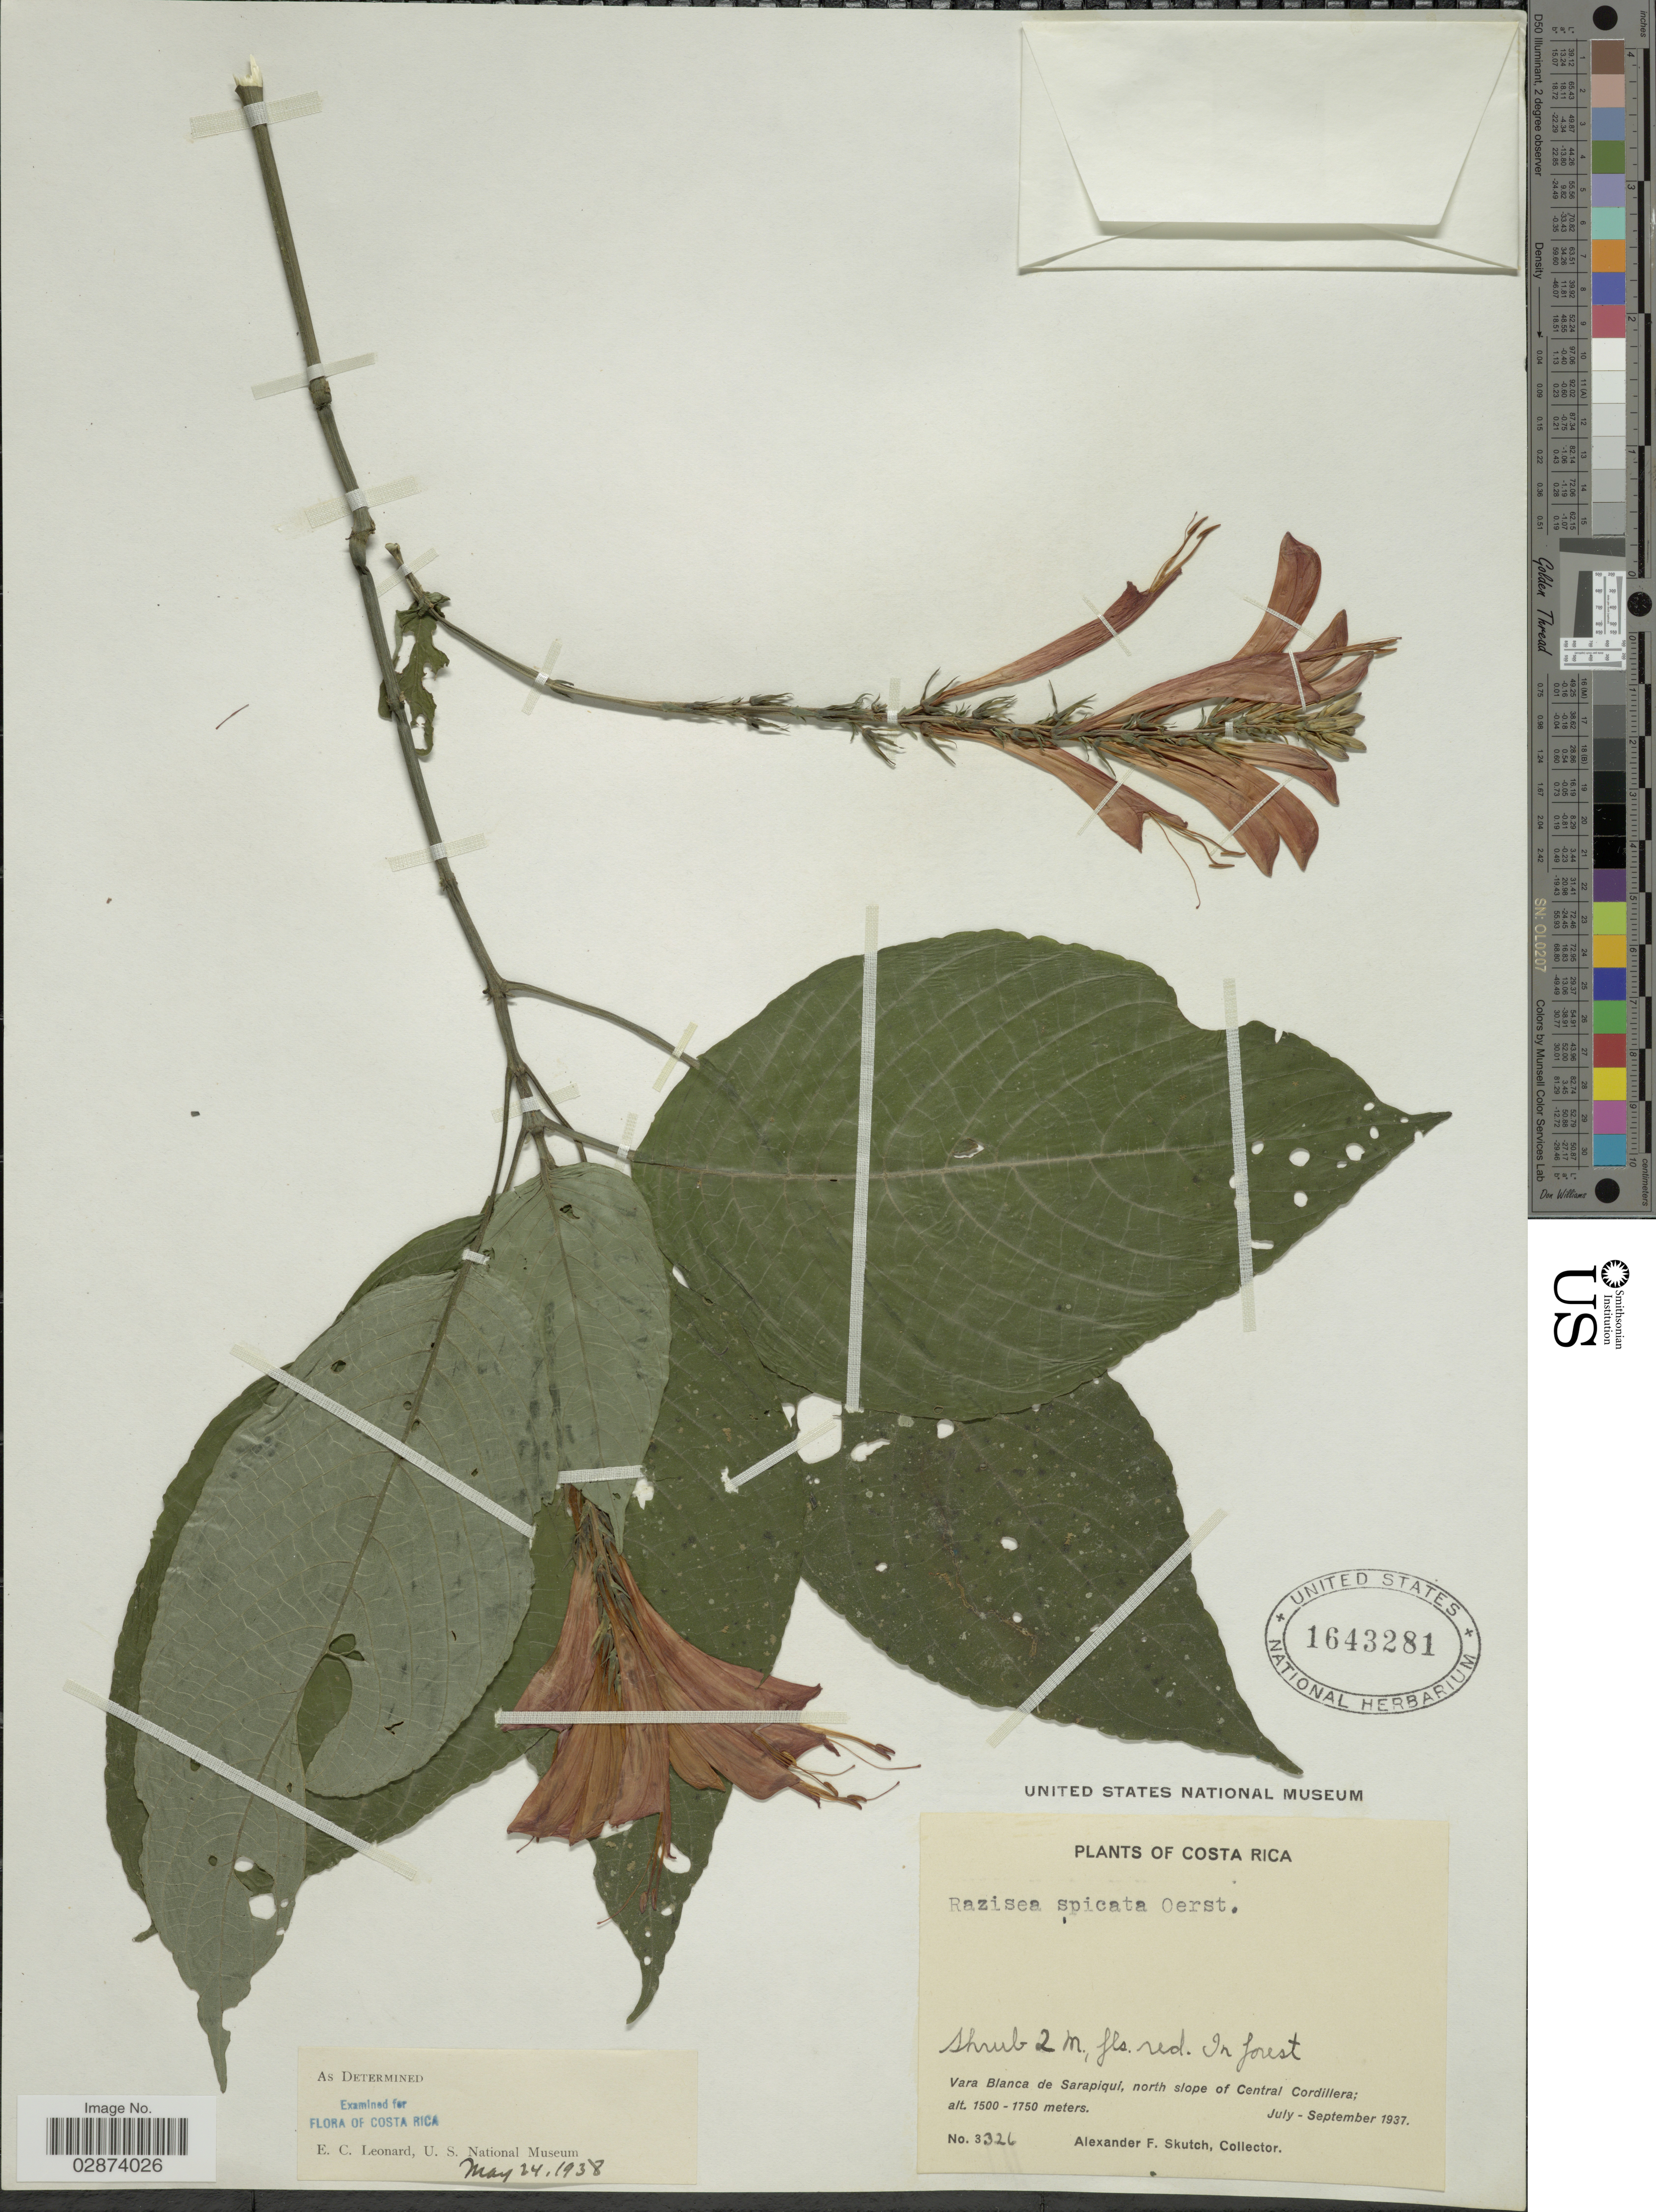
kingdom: Plantae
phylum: Tracheophyta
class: Magnoliopsida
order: Lamiales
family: Acanthaceae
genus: Razisea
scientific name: Razisea spicata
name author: Oerst.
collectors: A. F. Skutch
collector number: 3326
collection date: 1937-07/1937-09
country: Costa Rica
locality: Vara Blanca de Sarapiqui, north slope of Central Cordillera.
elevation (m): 1500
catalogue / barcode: US 1643281